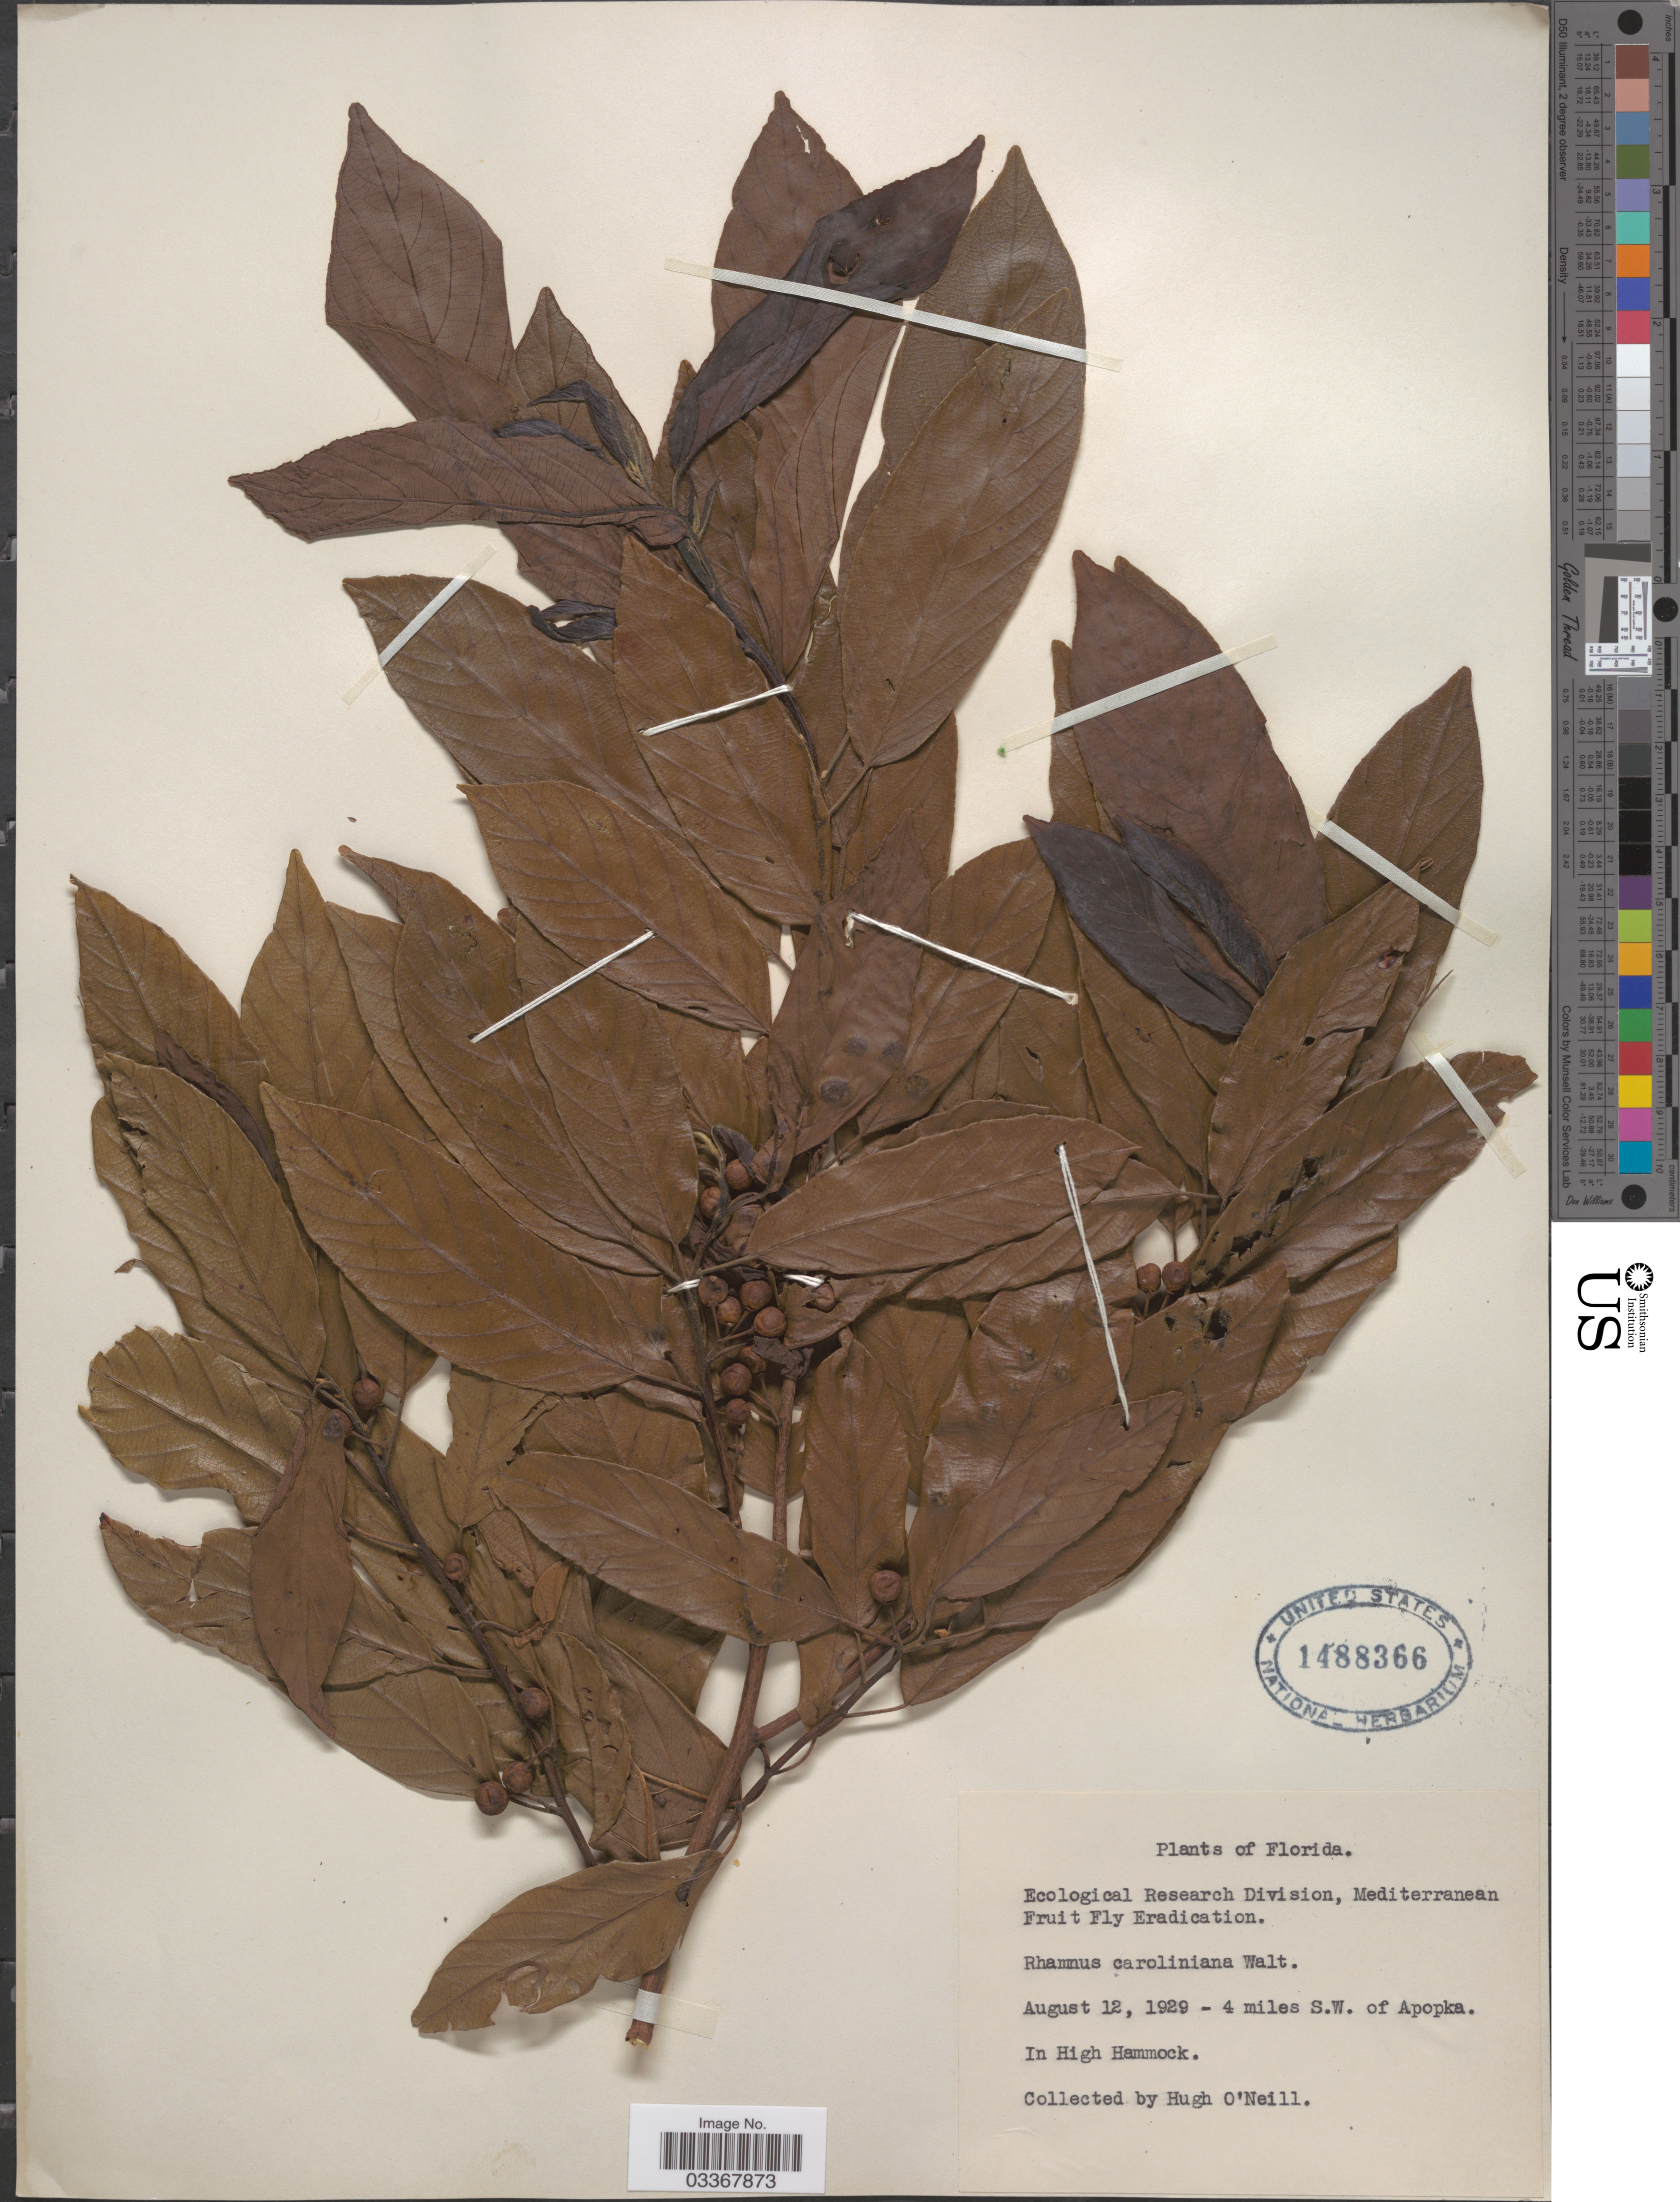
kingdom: Plantae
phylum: Tracheophyta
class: Magnoliopsida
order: Rosales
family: Rhamnaceae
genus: Frangula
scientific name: Frangula caroliniana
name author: (Walter) A. Gray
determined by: Strong, Mark T., (BOT), Smithsonian Institution - National Museum of Natural History (UNITED STATES)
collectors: H. O'Neill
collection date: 1929-08-12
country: United States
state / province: Florida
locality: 4 miles S.W. of Apopka. In High Hammock.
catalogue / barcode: US 1488366